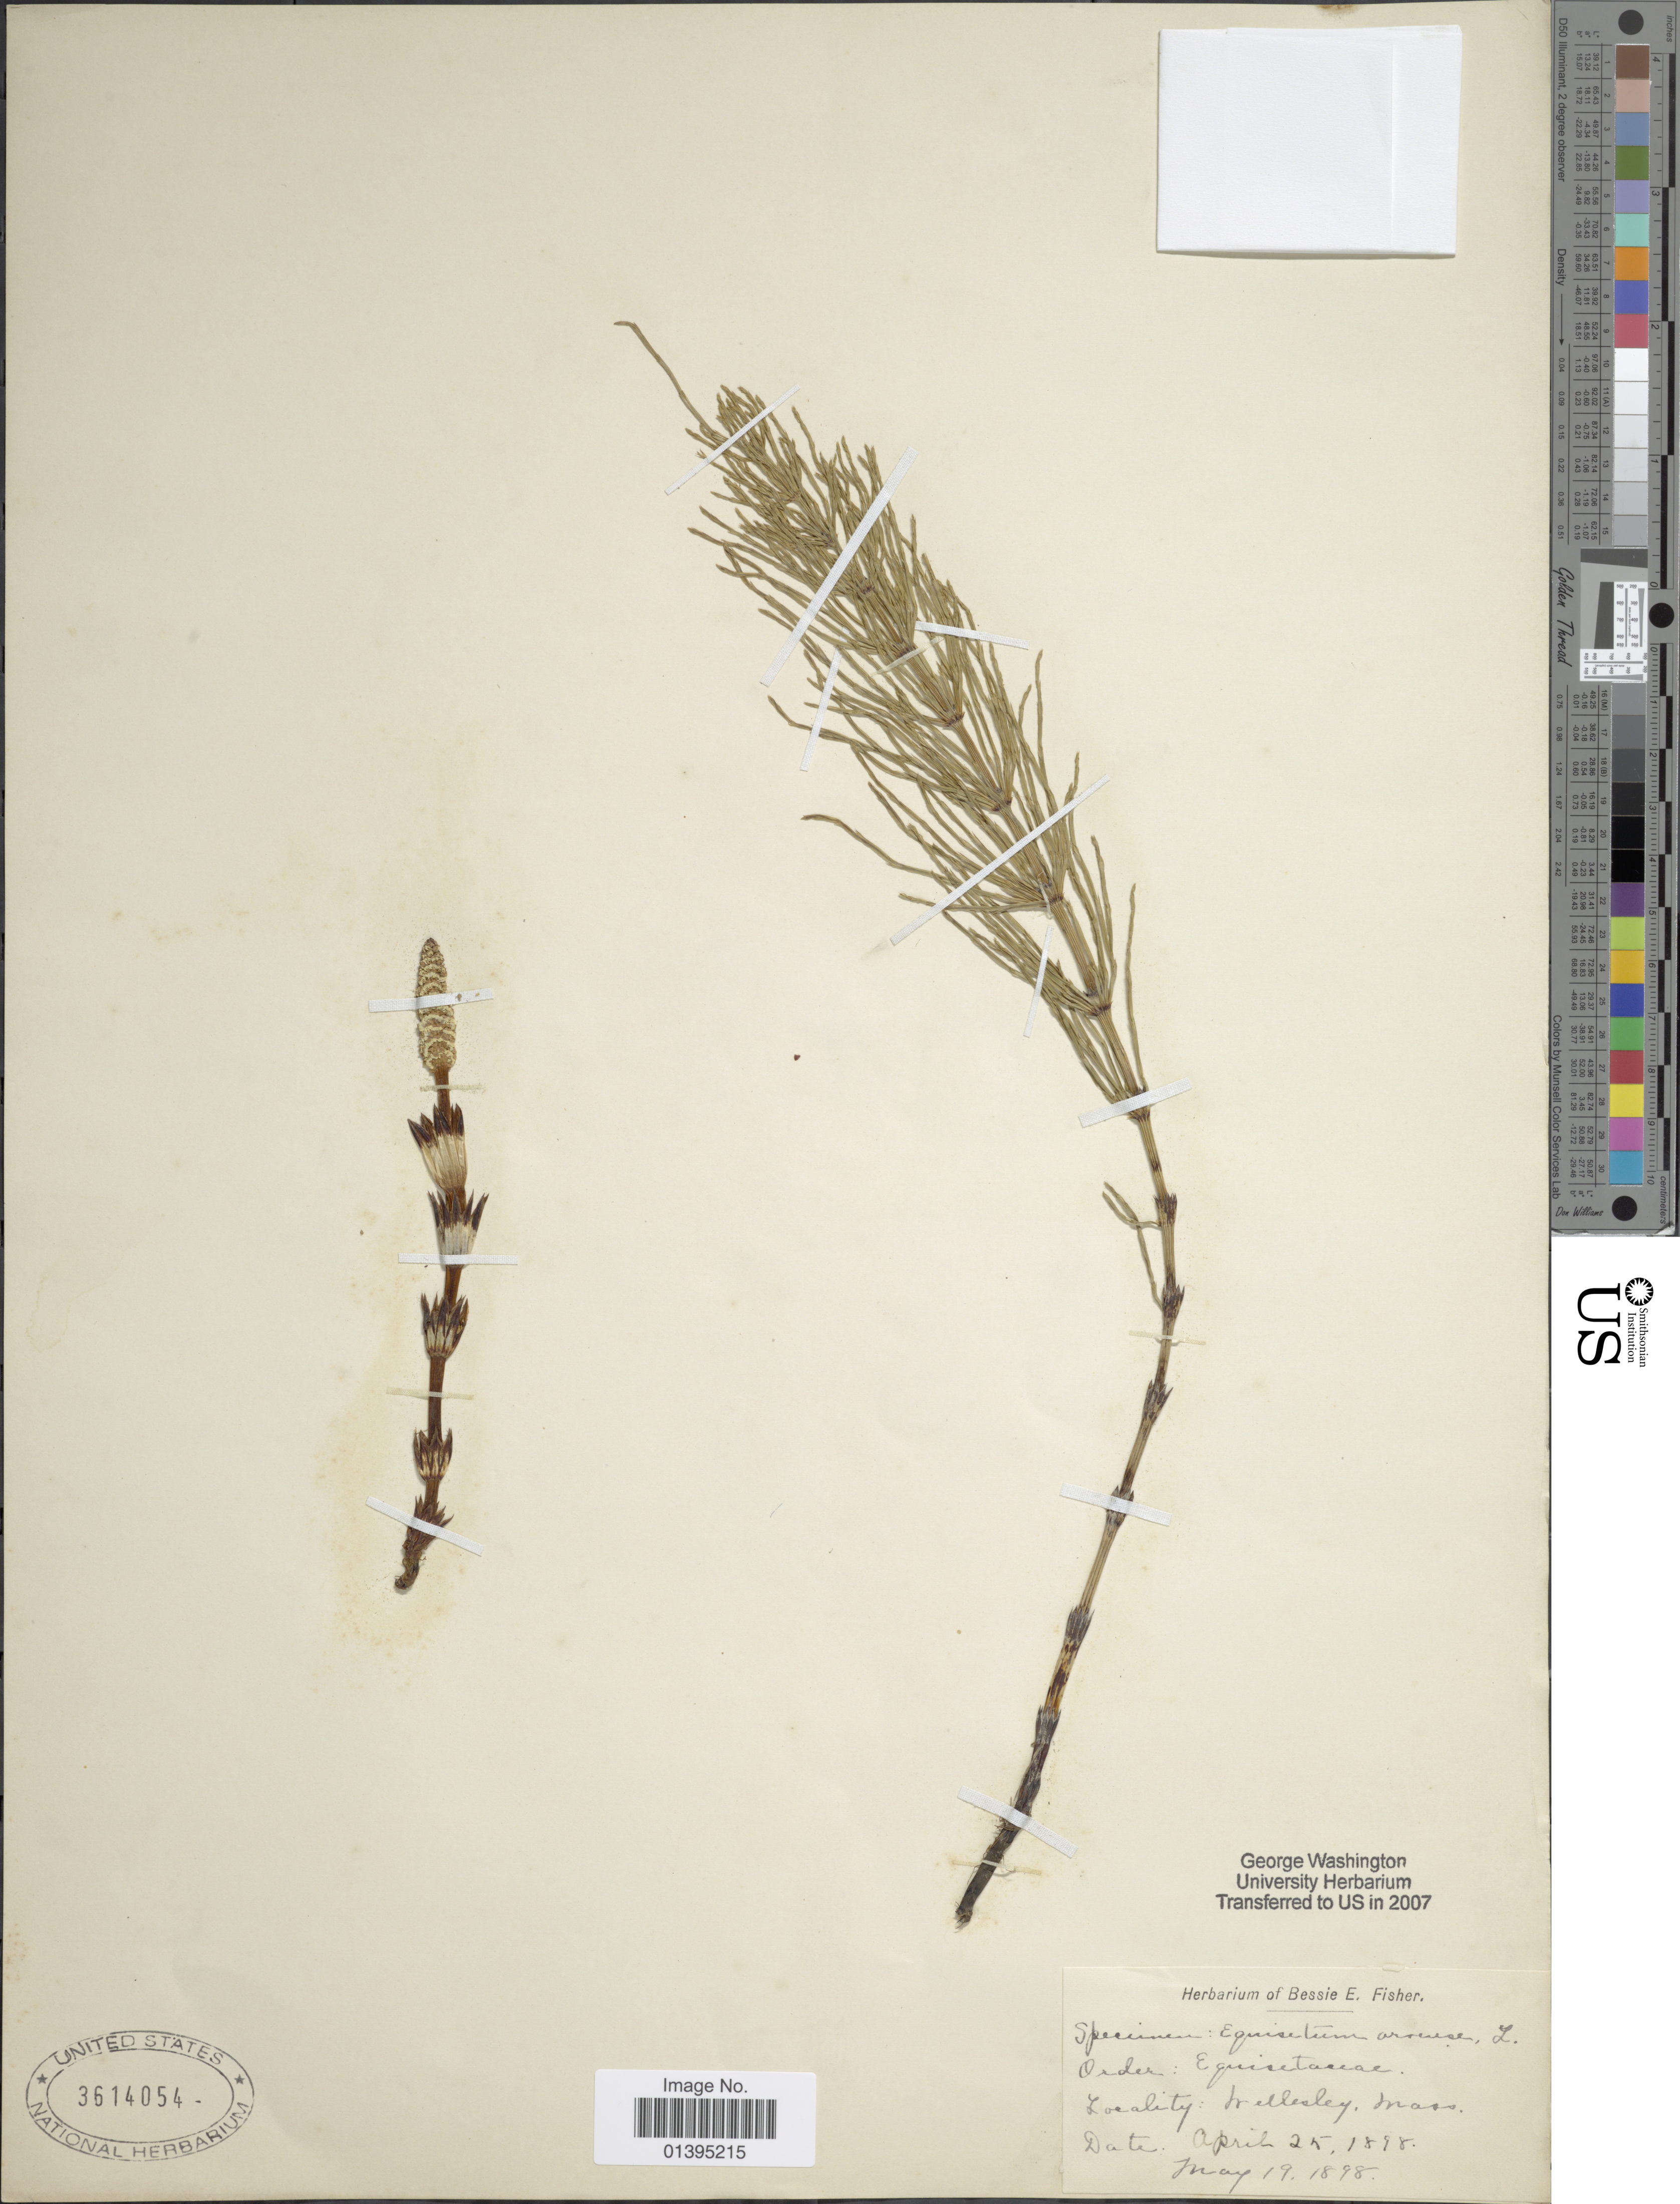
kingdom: Plantae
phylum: Tracheophyta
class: Polypodiopsida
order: Equisetales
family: Equisetaceae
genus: Equisetum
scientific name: Equisetum arvense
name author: L.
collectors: B. E. Fisher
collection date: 1898-04-25/1898-05-19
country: United States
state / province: Massachusetts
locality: Wellesley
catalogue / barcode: US 3614054